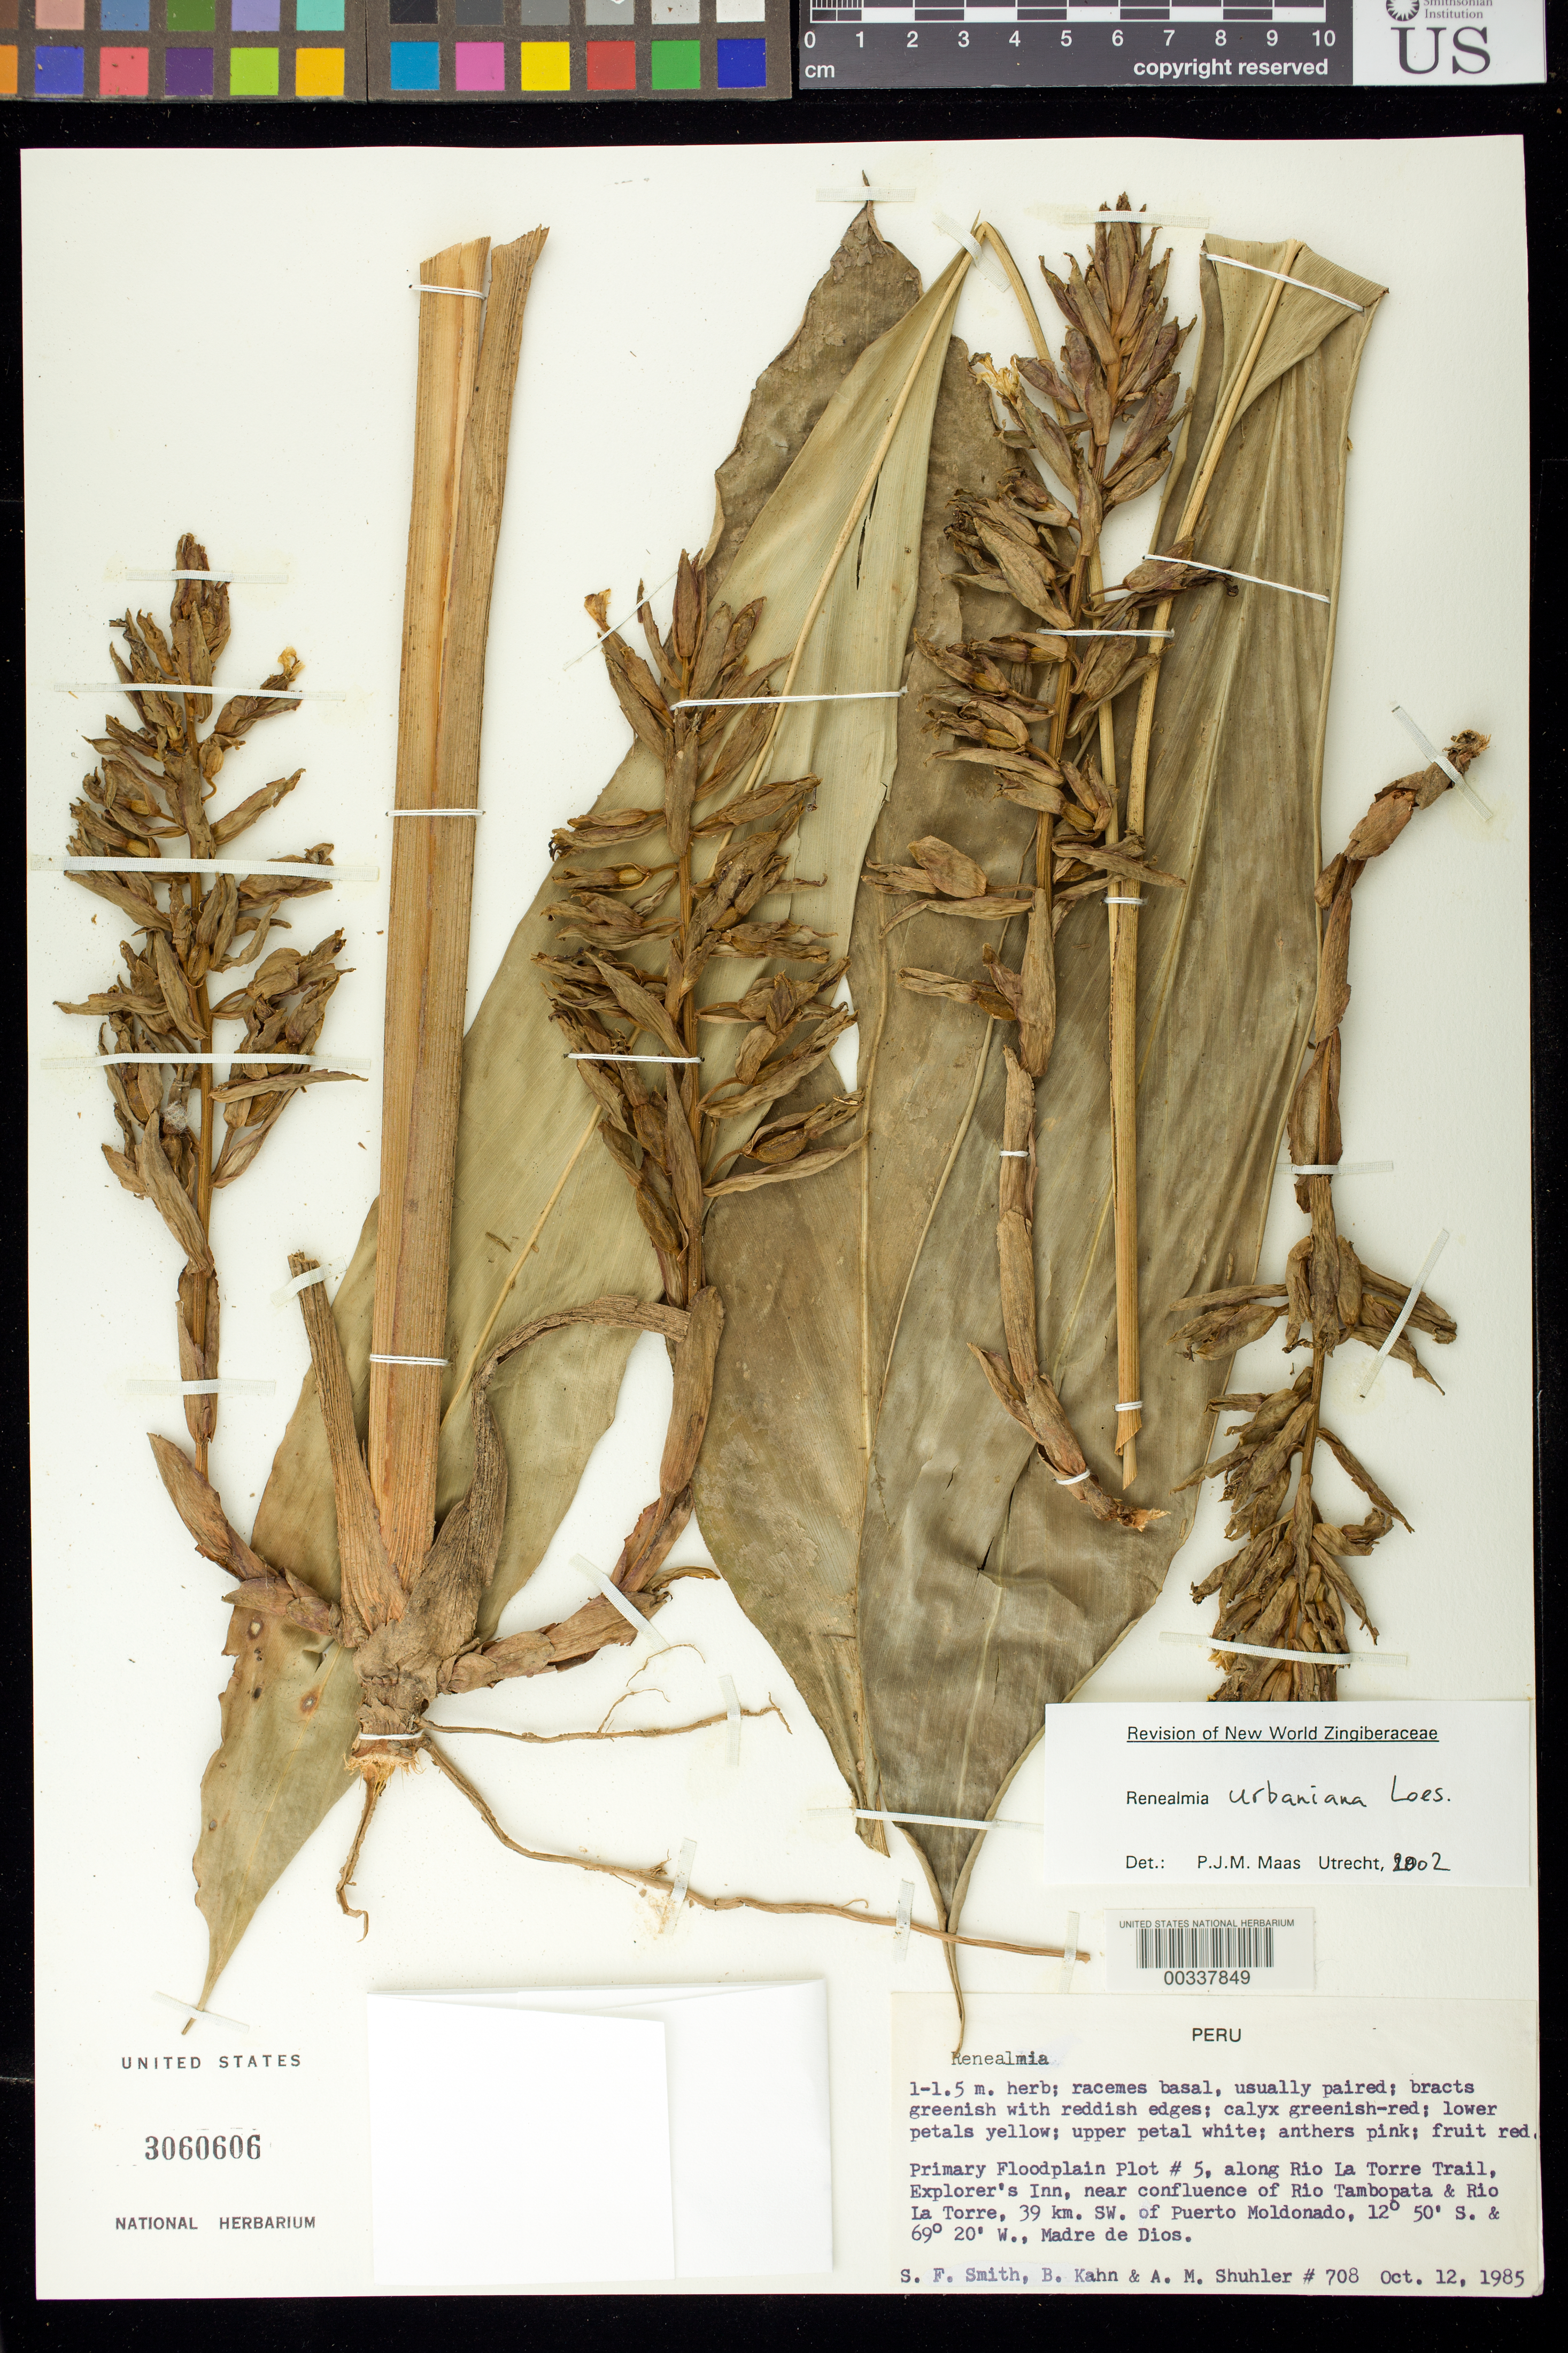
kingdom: Plantae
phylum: Tracheophyta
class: Liliopsida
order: Zingiberales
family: Zingiberaceae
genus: Renealmia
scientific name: Renealmia urbaniana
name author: Loes.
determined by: Maas, Paul J. M.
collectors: S.F. Smith, B. Kahn & A. Shuhler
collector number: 708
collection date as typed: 12 Oct 1985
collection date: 1985-10-12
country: Peru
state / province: Madre de Dios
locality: Primary floodplain plot #5, along rio la torre trail, explorer's inn, near confluence of rio tambopata and rio la torre, ...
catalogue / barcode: US 3060606